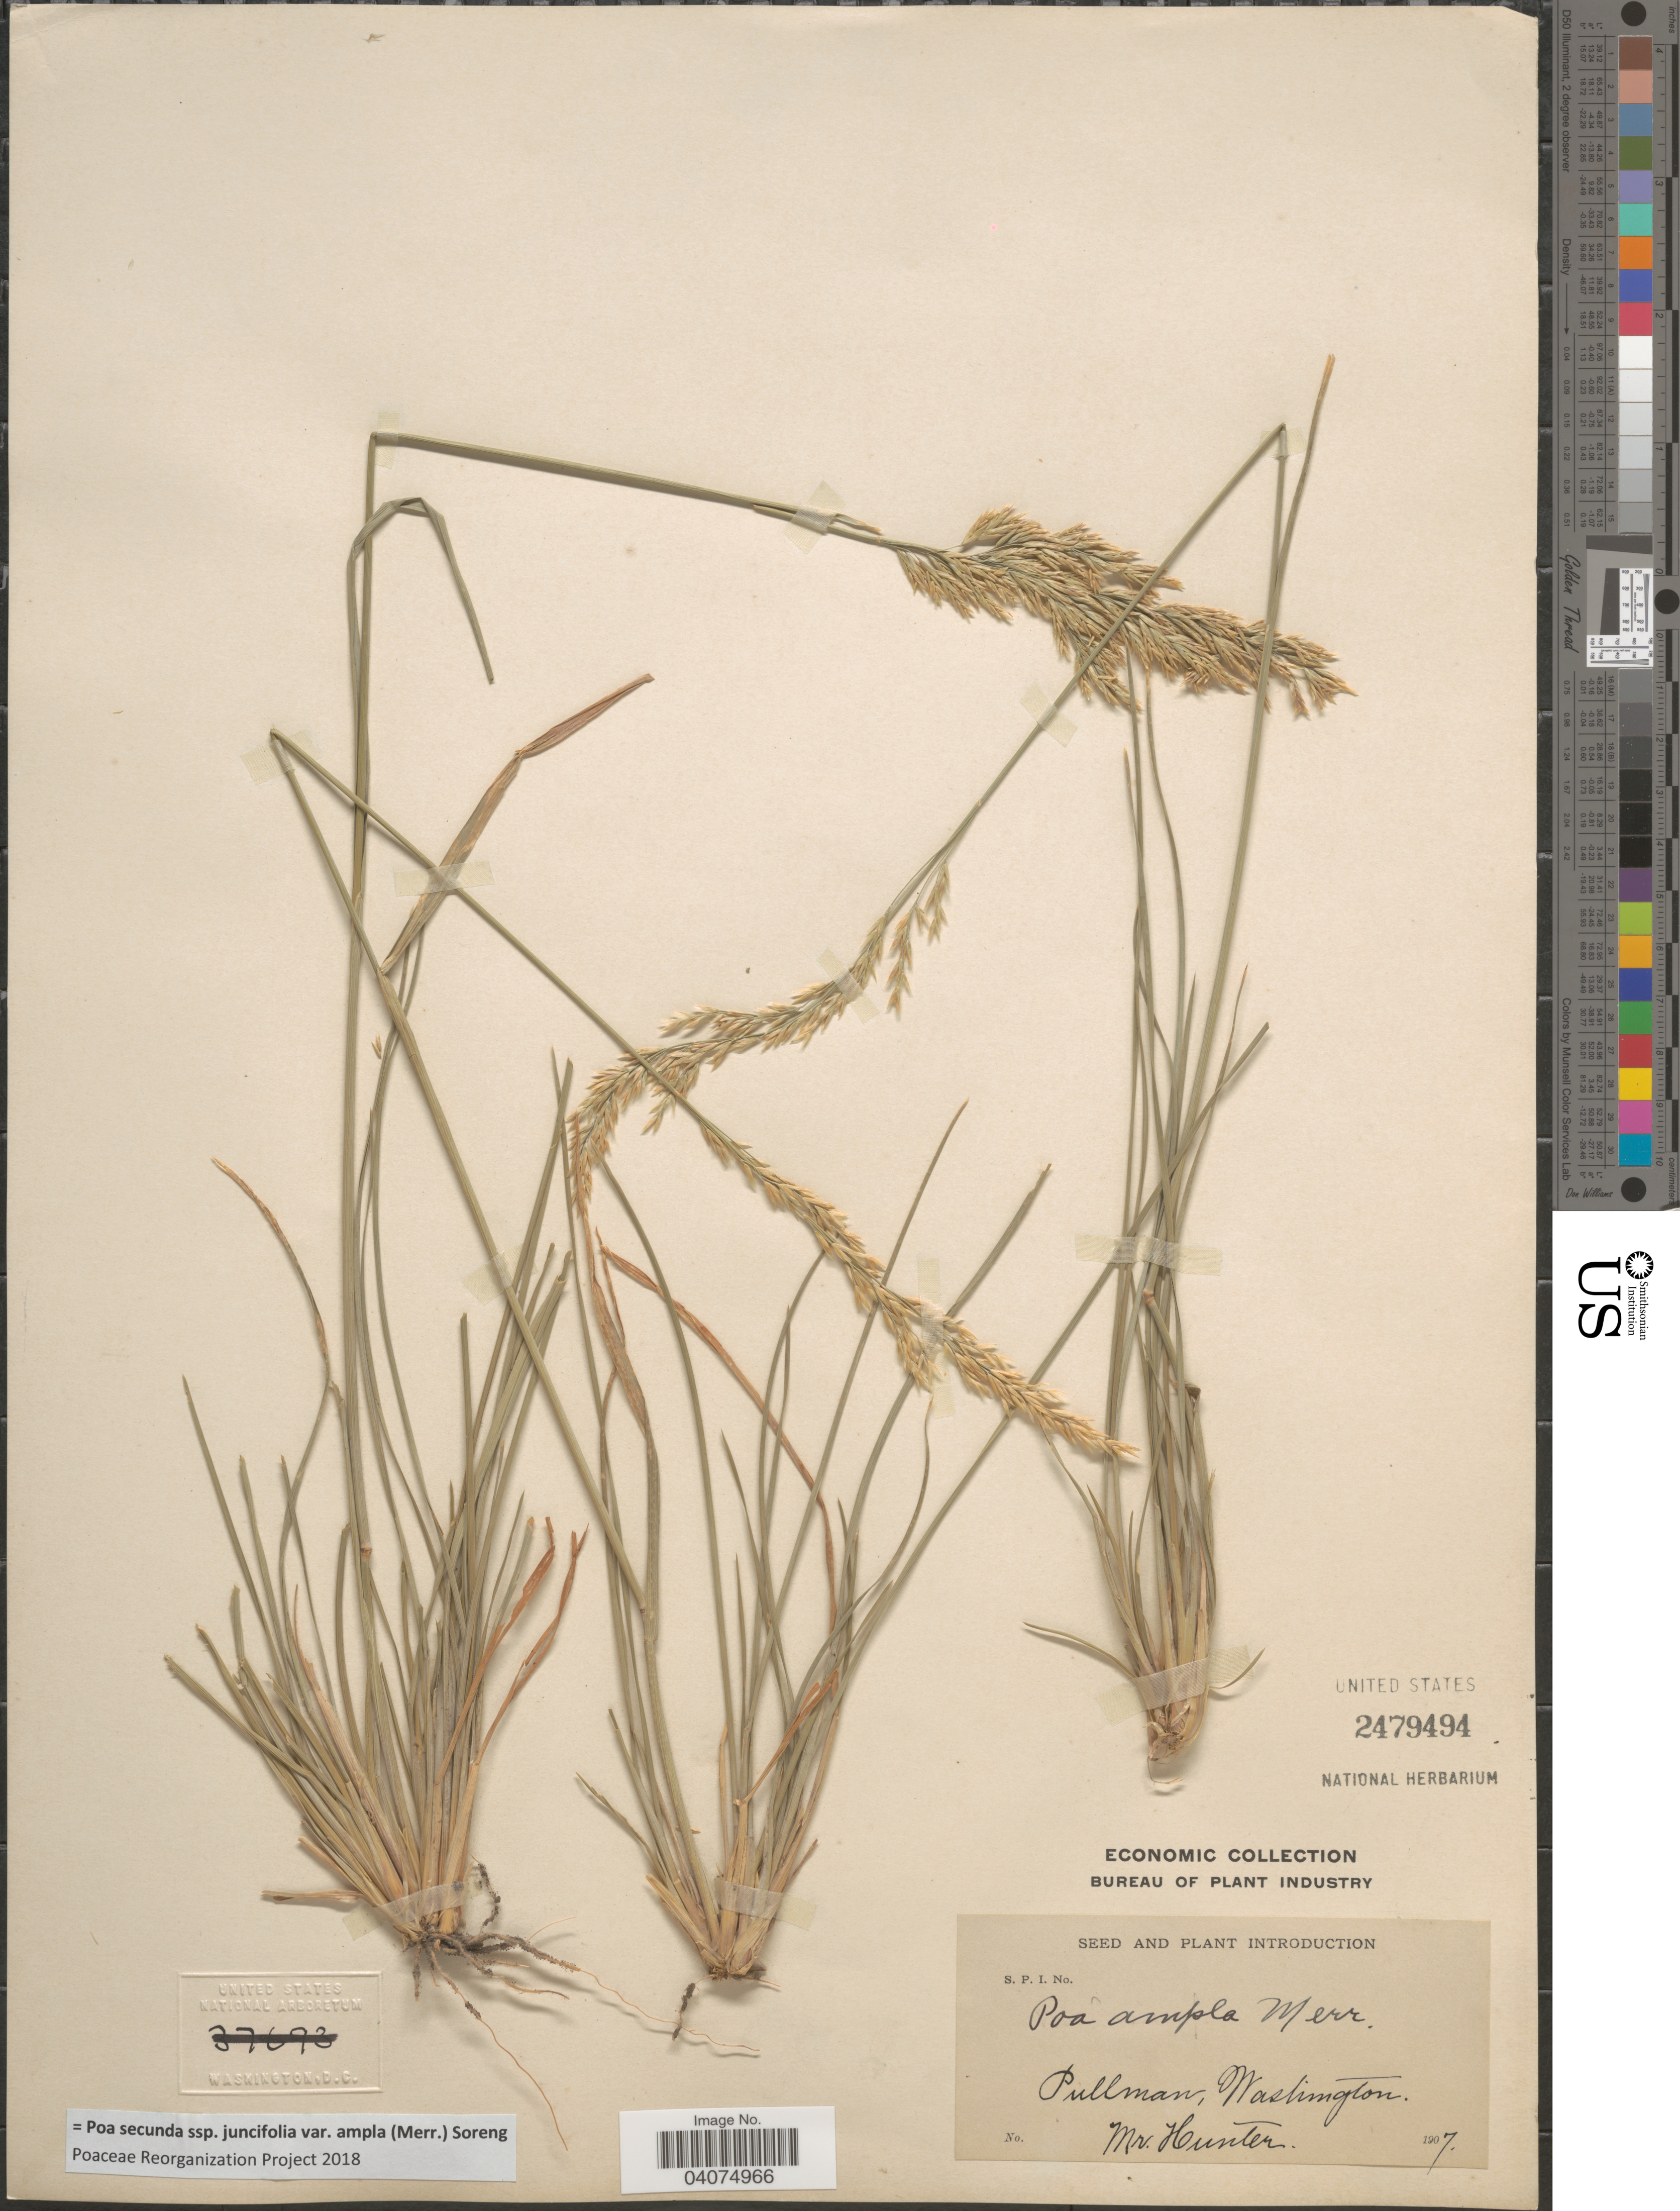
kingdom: Plantae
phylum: Tracheophyta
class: Liliopsida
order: Poales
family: Poaceae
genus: Poa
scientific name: Poa secunda subsp. juncifolia var. ampla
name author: (Merr.) Soreng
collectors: Hunter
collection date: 1907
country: United States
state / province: Washington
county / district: Whitman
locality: Pullman.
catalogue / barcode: US 2479494